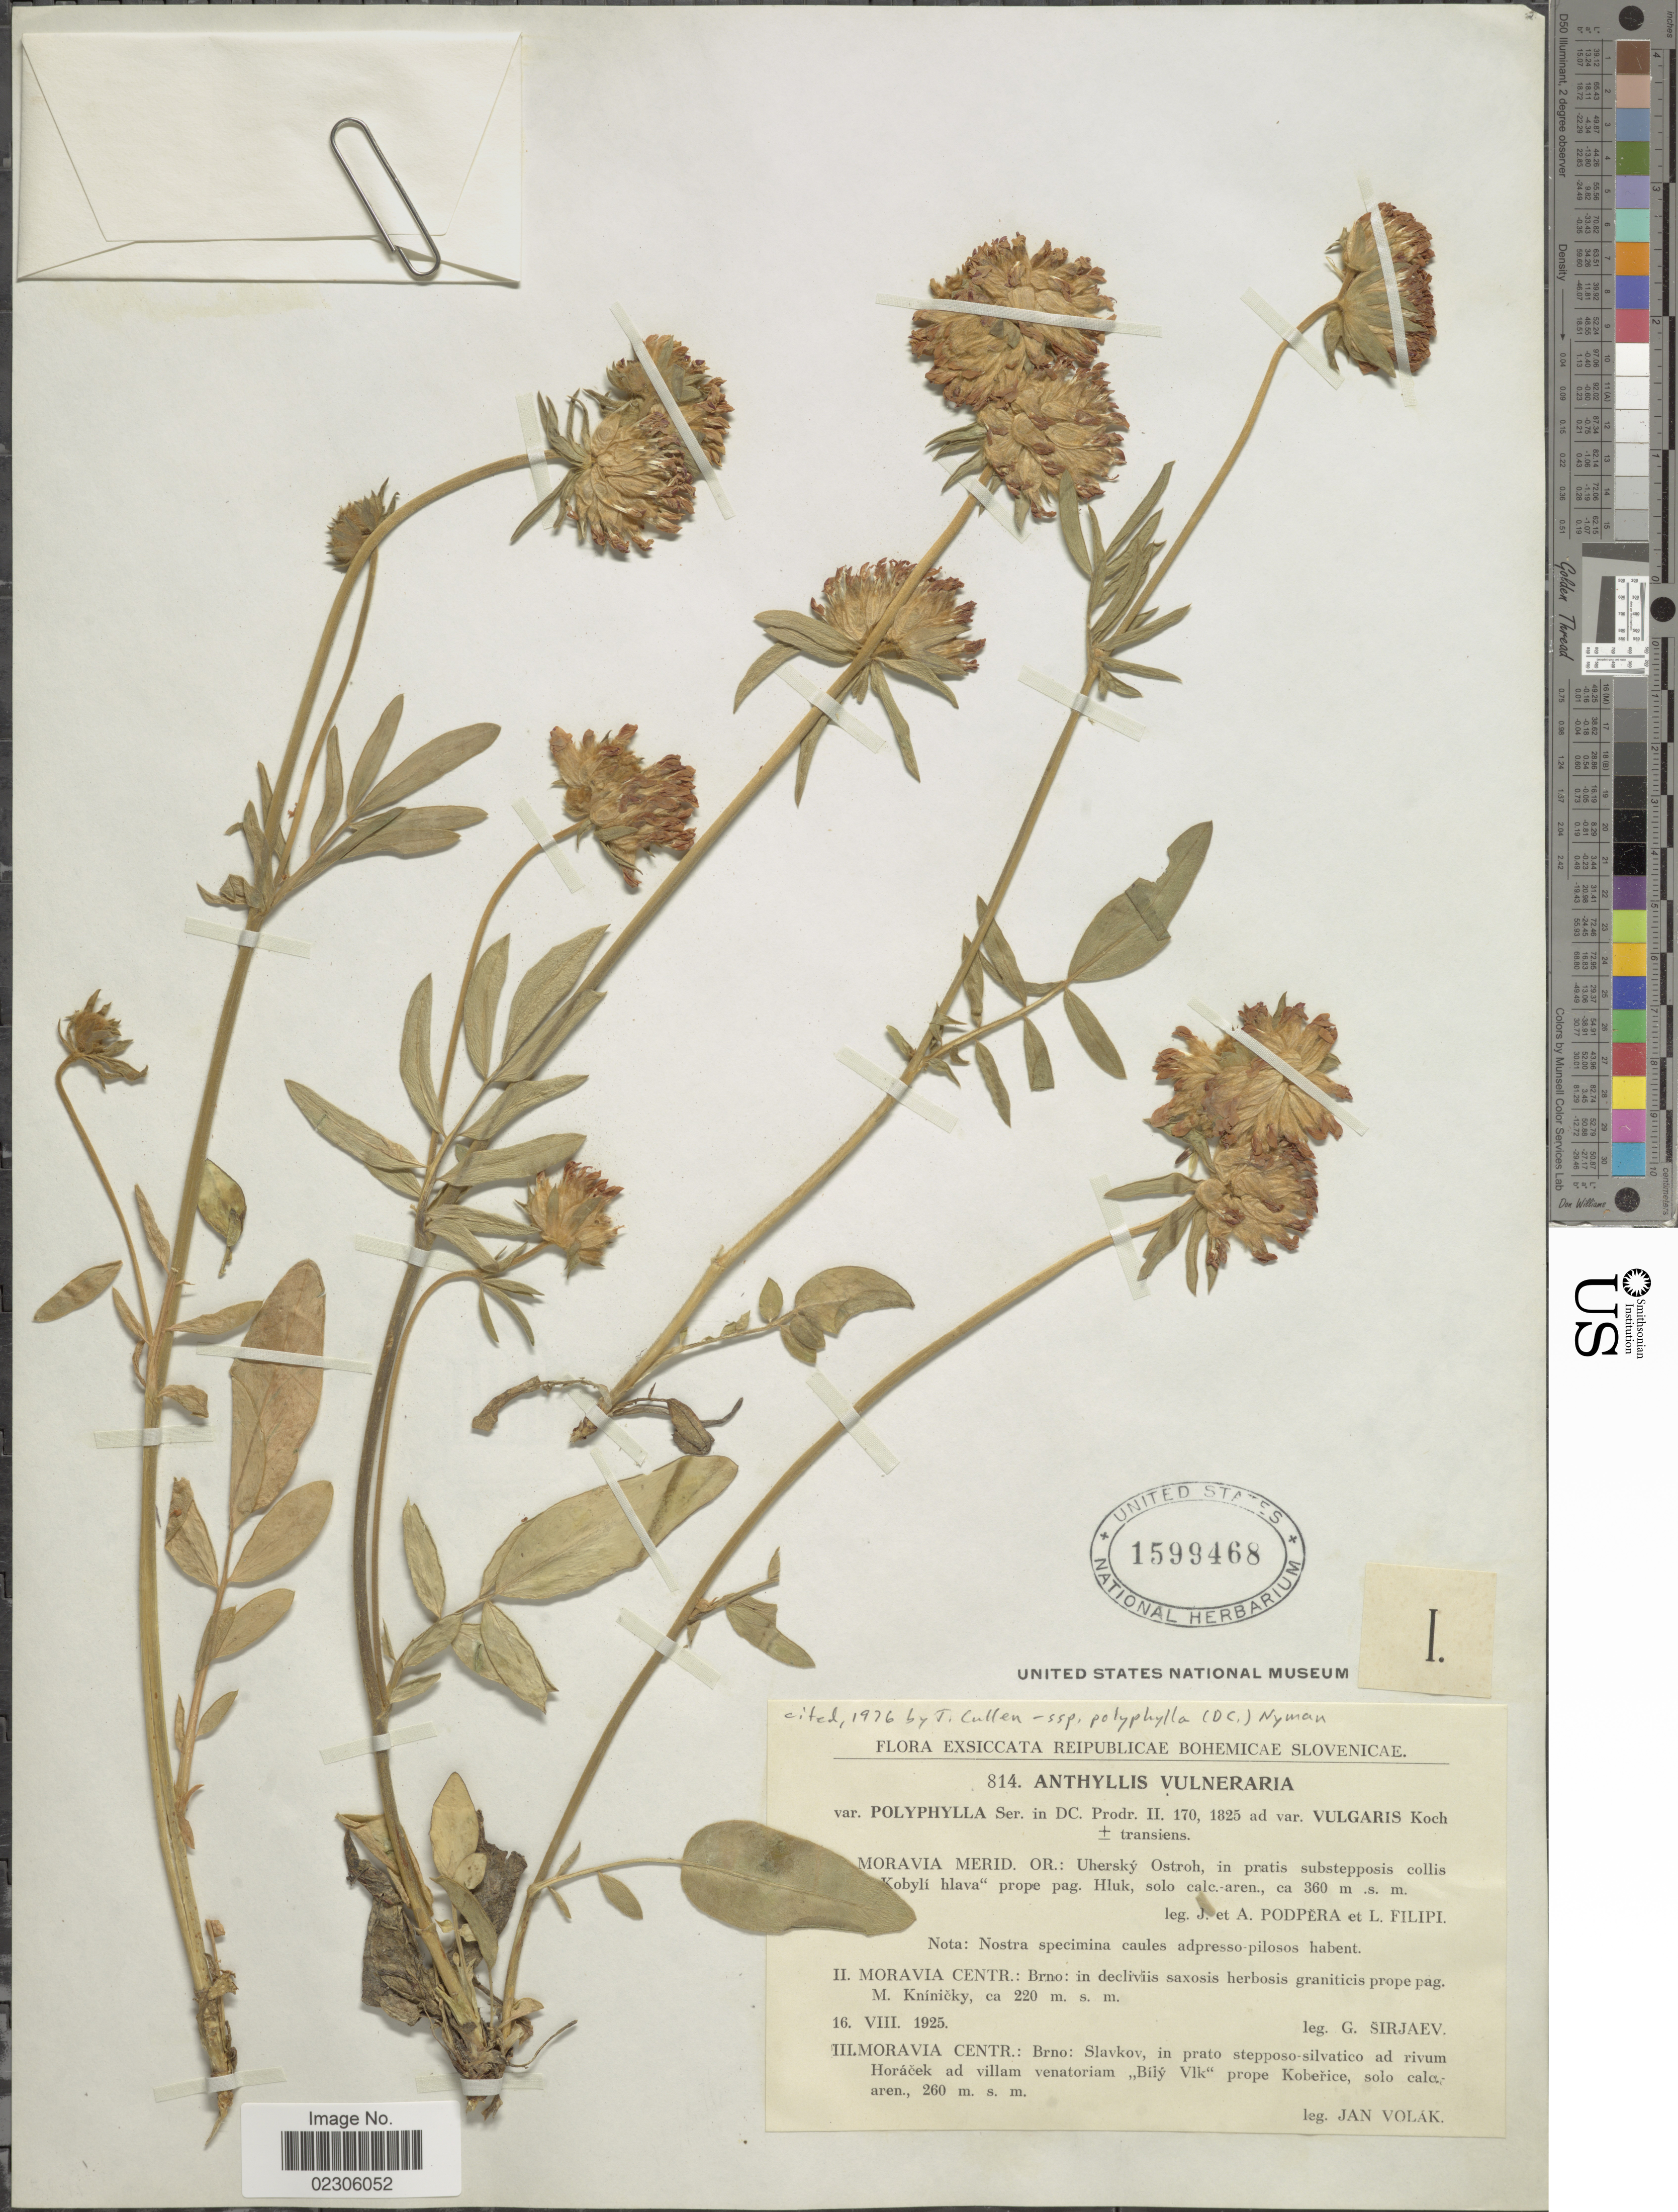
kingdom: Plantae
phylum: Tracheophyta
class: Magnoliopsida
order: Fabales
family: Fabaceae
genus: Anthyllis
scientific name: Anthyllis vulneraria subsp. polyphylla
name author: (DC.) Nyman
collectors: J. Podpera, A. Podpera & L. Filipi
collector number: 814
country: Czechia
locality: Reipublicae Bohemicae Slovenicae, Moravia Merid. Or., Uhersky Ostroh, collis [illegible text] Kobyli hlava prope pag. Hluk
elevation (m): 360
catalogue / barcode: US 1599468